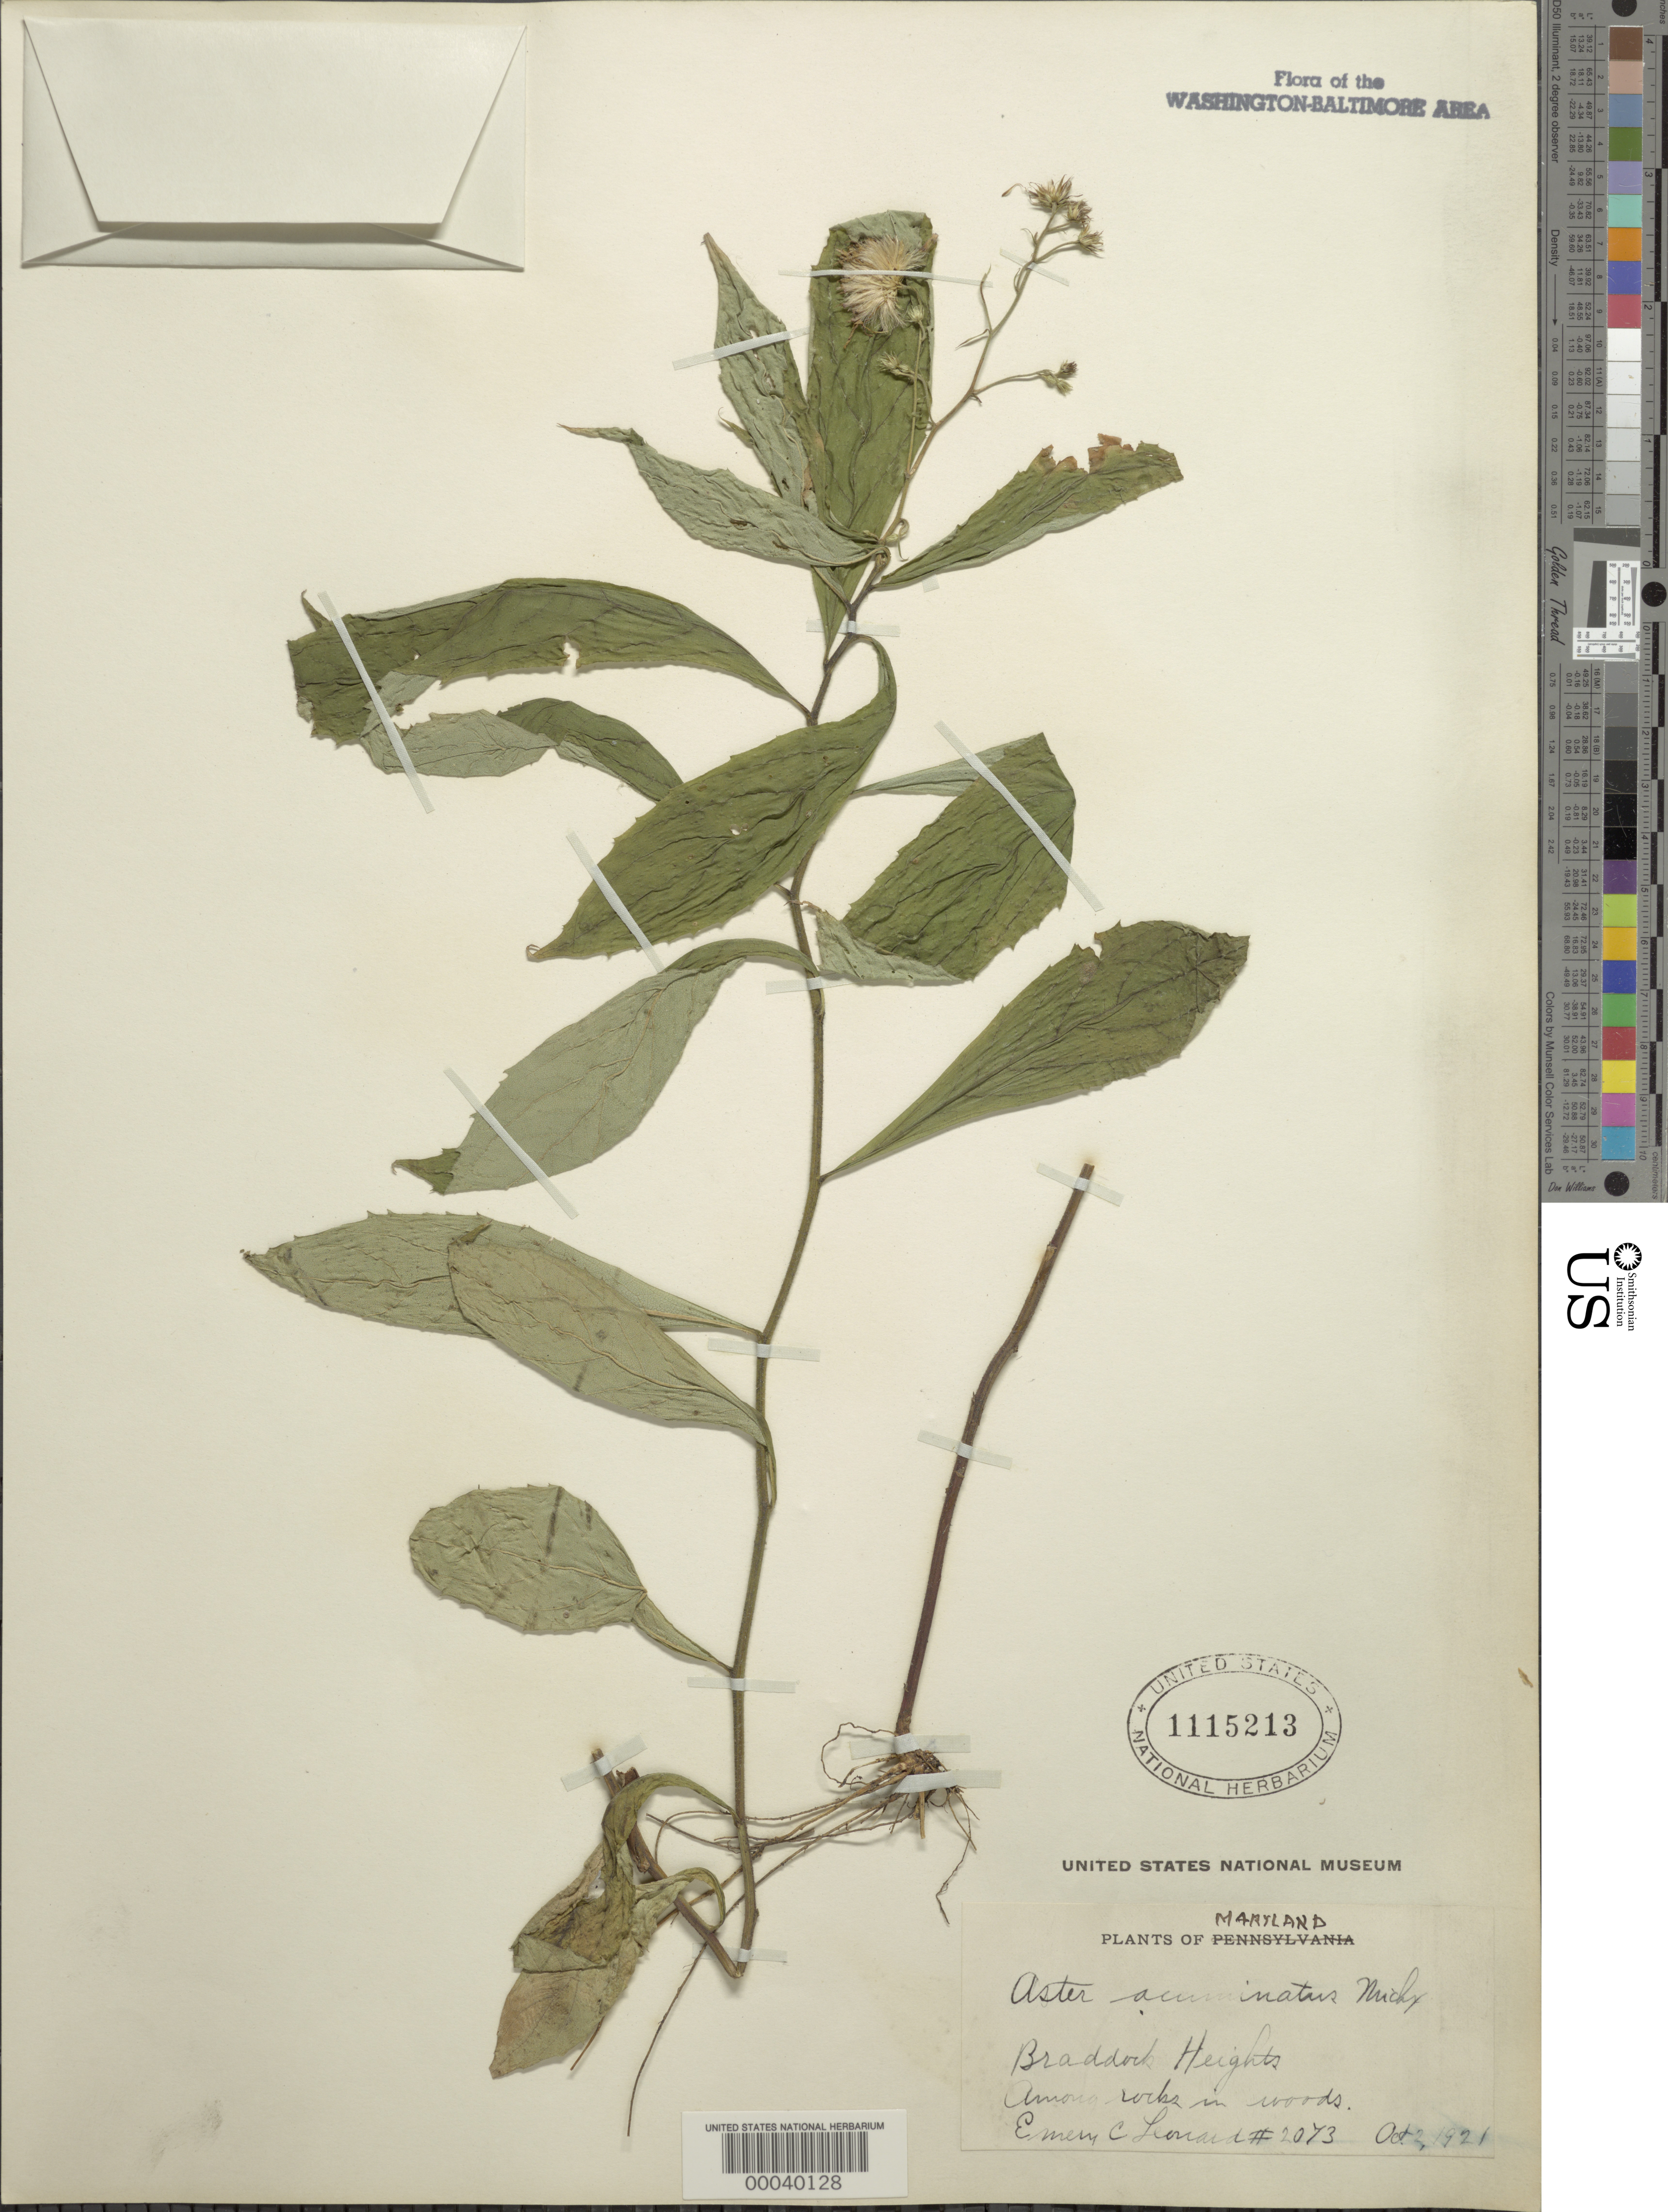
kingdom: Plantae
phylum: Tracheophyta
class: Magnoliopsida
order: Asterales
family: Asteraceae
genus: Aster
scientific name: Aster acuminatus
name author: Michx.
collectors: E. C. Leonard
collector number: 2073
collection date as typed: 02 Oct 1921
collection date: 1921-10-02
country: United States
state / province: Maryland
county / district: Frederick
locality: Braddock Heights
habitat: Rocks in woods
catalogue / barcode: US 1115213